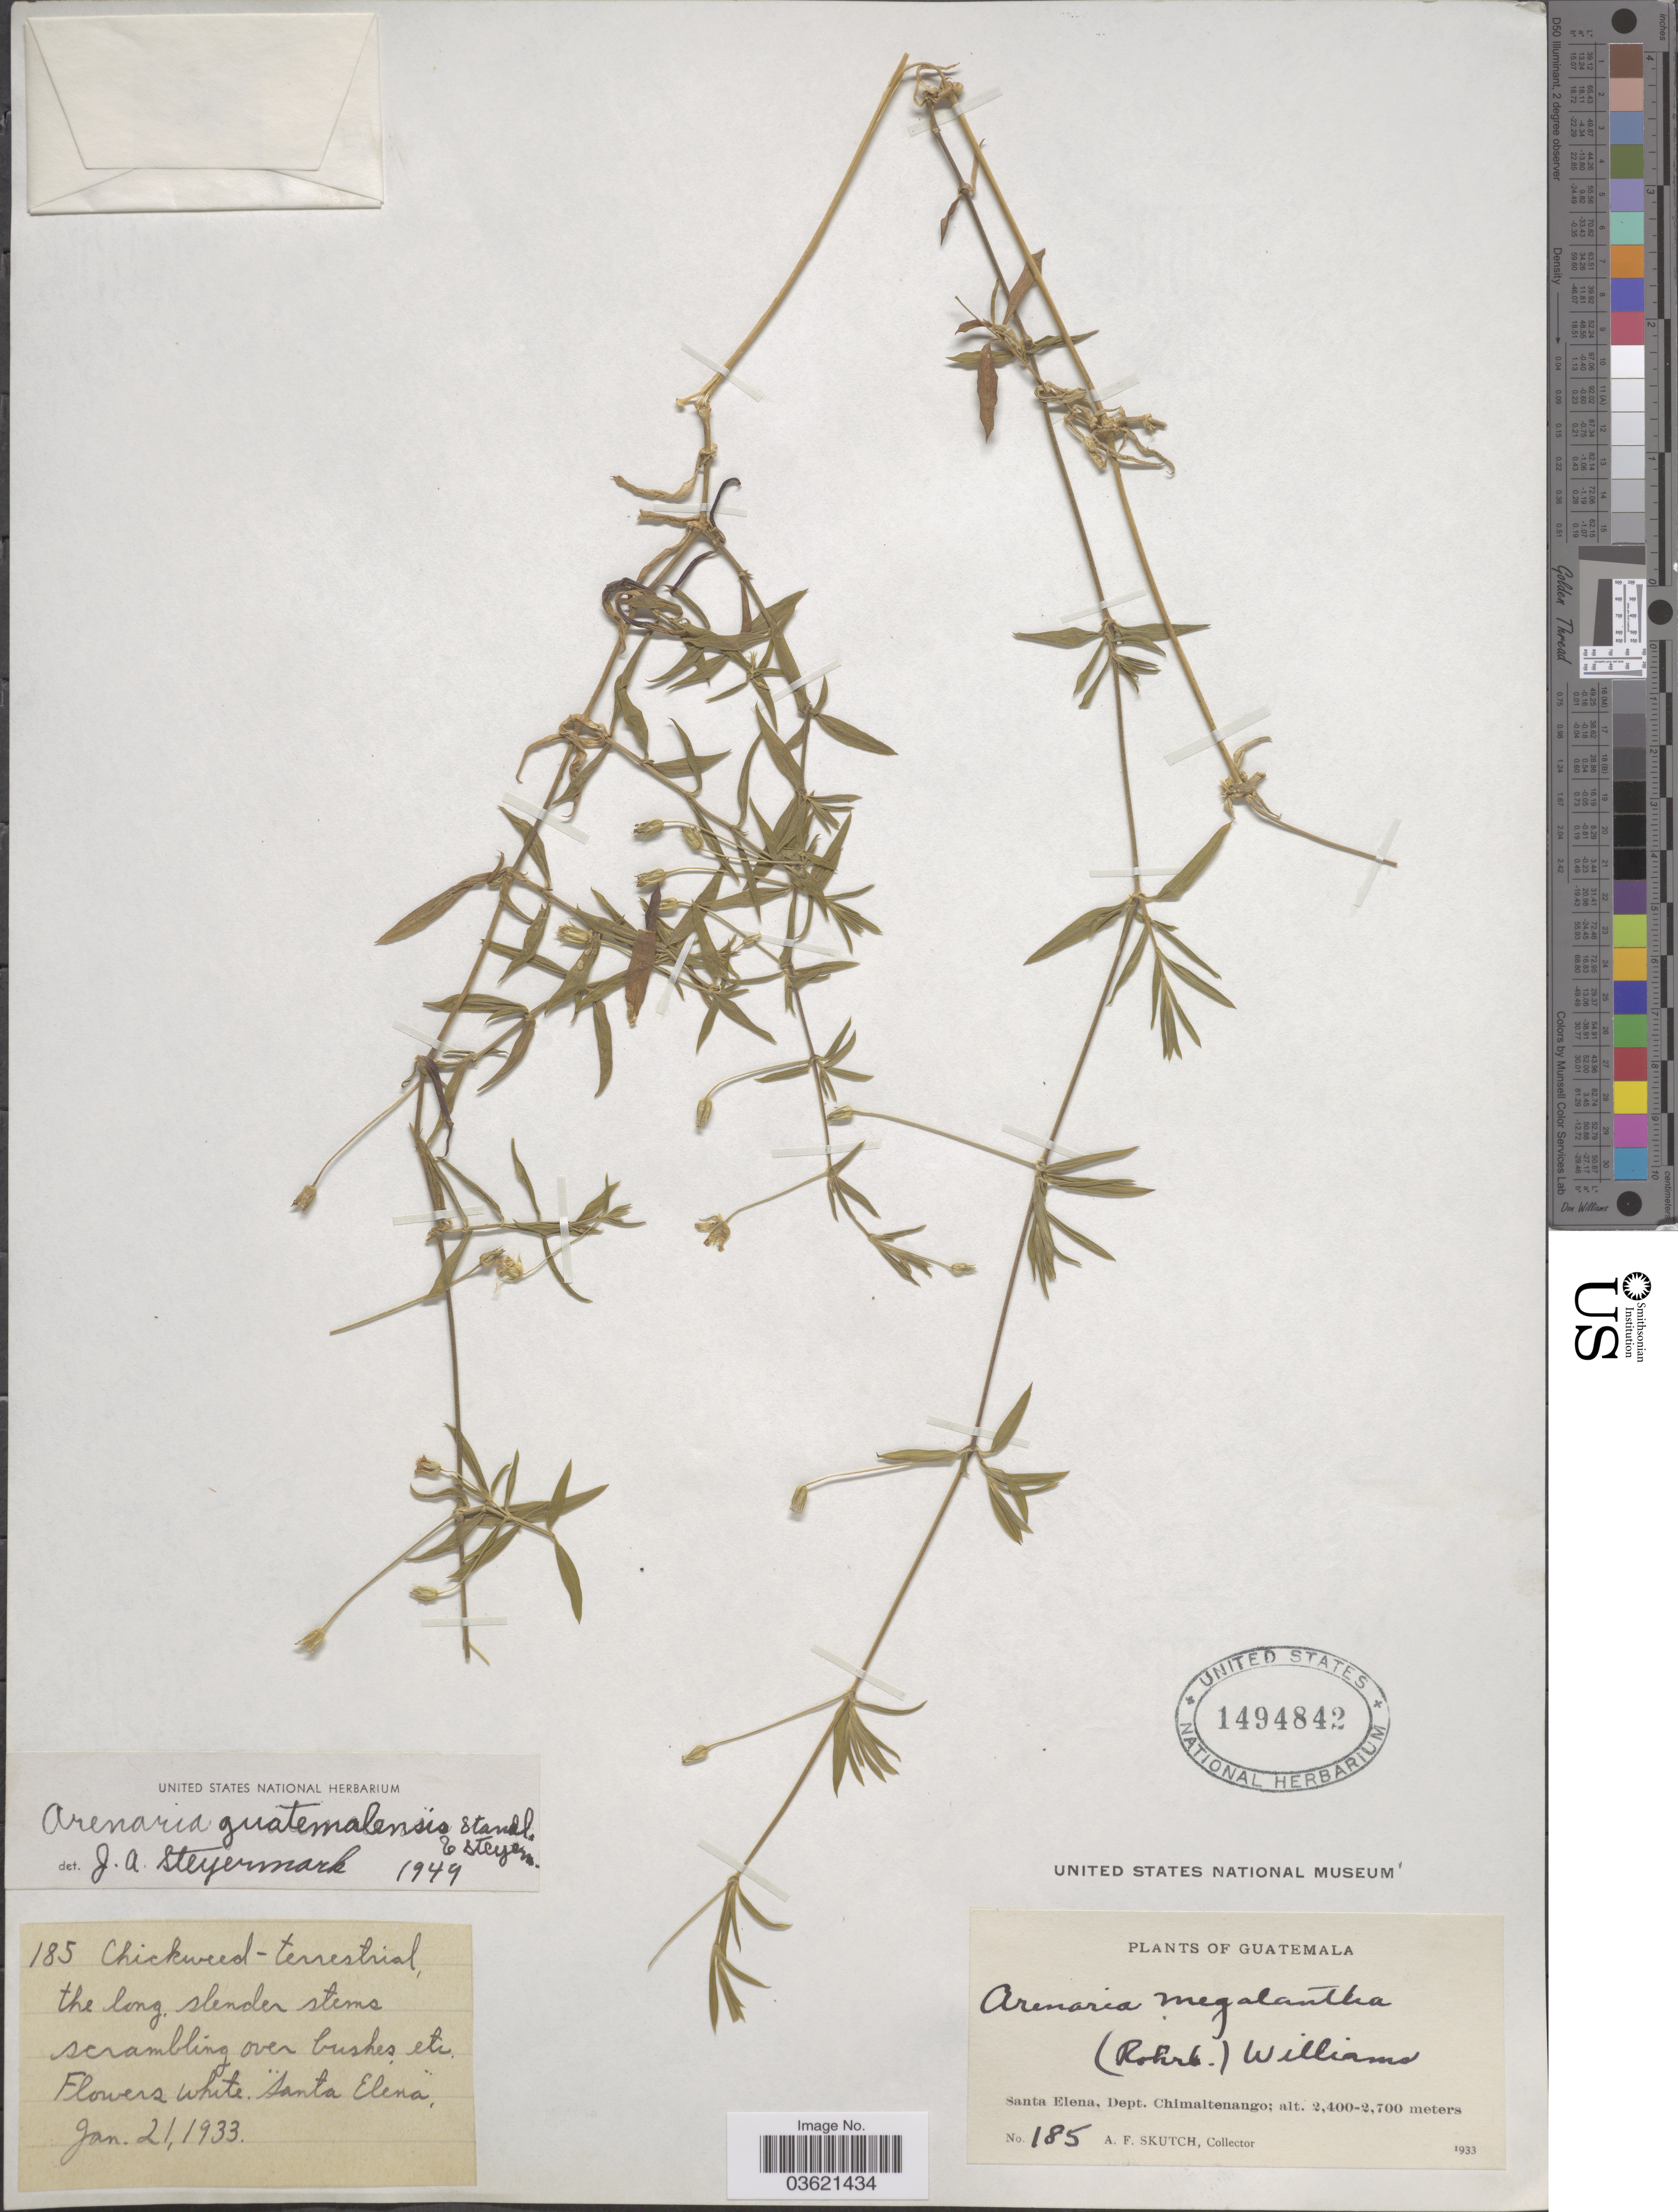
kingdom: Plantae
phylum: Tracheophyta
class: Magnoliopsida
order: Caryophyllales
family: Caryophyllaceae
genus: Arenaria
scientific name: Arenaria guatemalensis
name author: Standl. ex Steyerm.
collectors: A. F. Skutch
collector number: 185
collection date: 1933-01-21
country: Guatemala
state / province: Chimaltenango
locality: Santa Elena, Dept. Chimaltenango.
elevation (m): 2400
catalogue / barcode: US 1494842